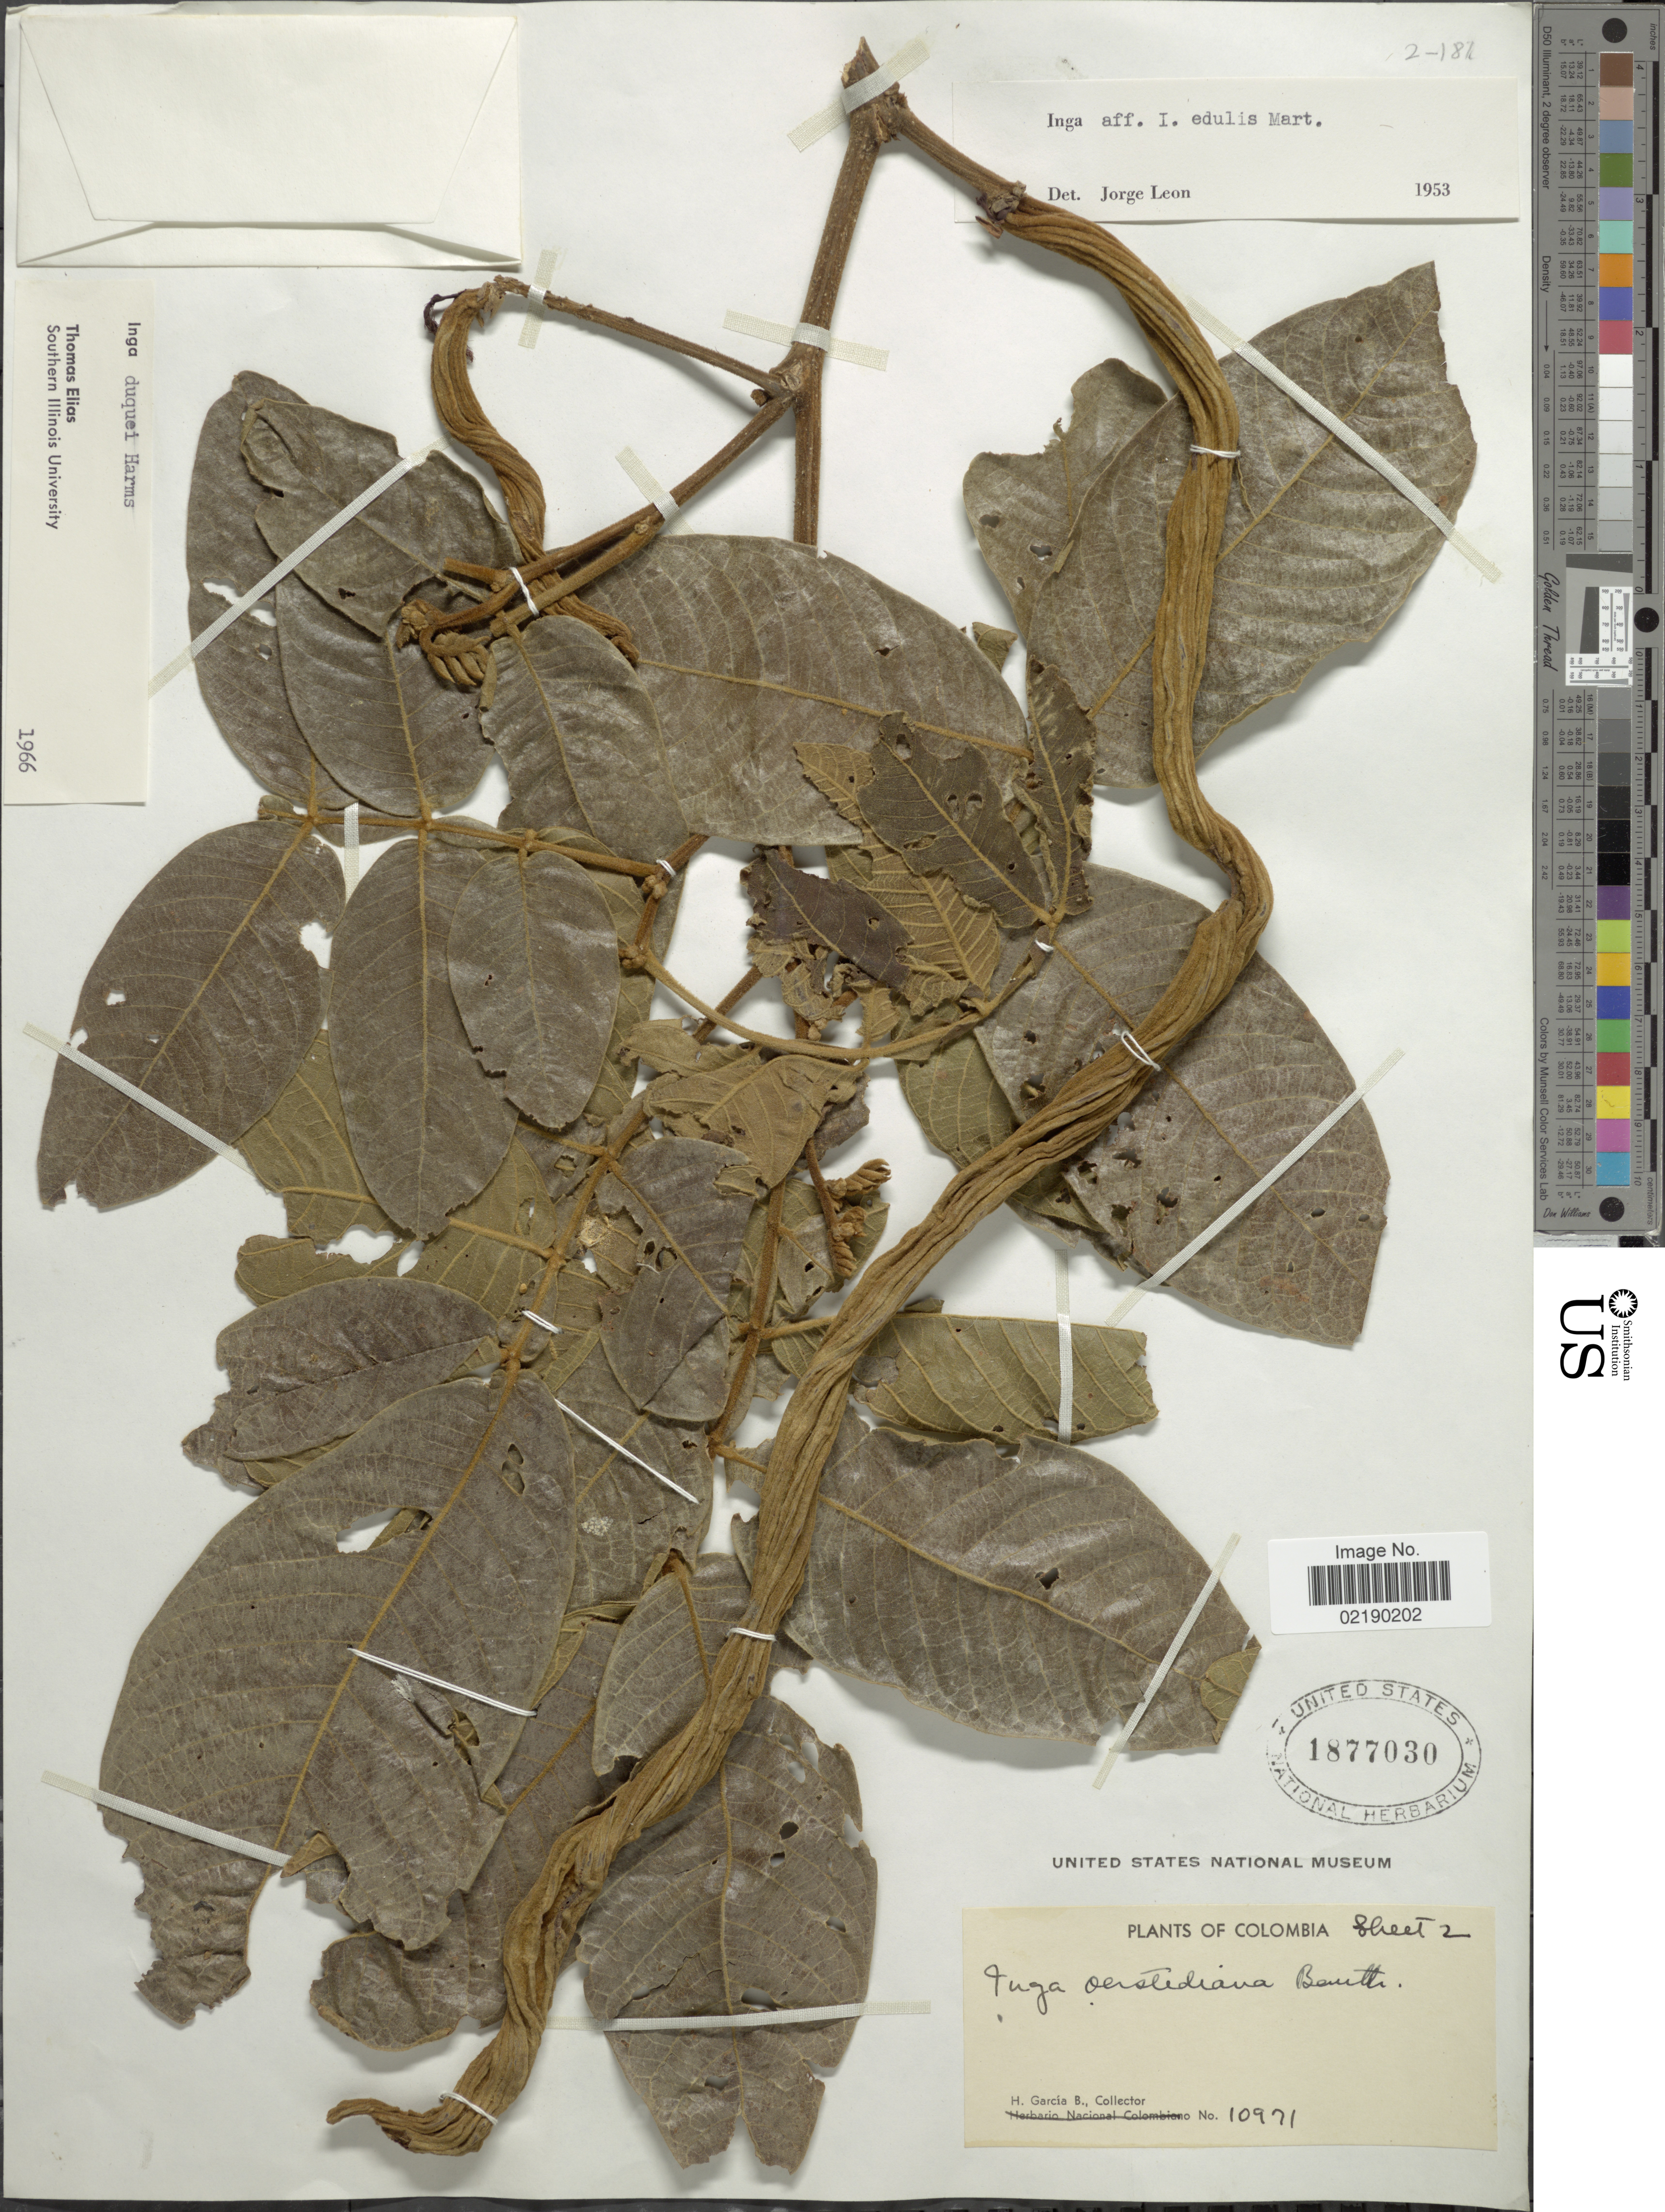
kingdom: Plantae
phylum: Tracheophyta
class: Magnoliopsida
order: Fabales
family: Fabaceae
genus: Inga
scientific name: Inga ursi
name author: Pittier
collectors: H. García Barriga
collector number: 10971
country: Colombia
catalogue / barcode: US 1877030